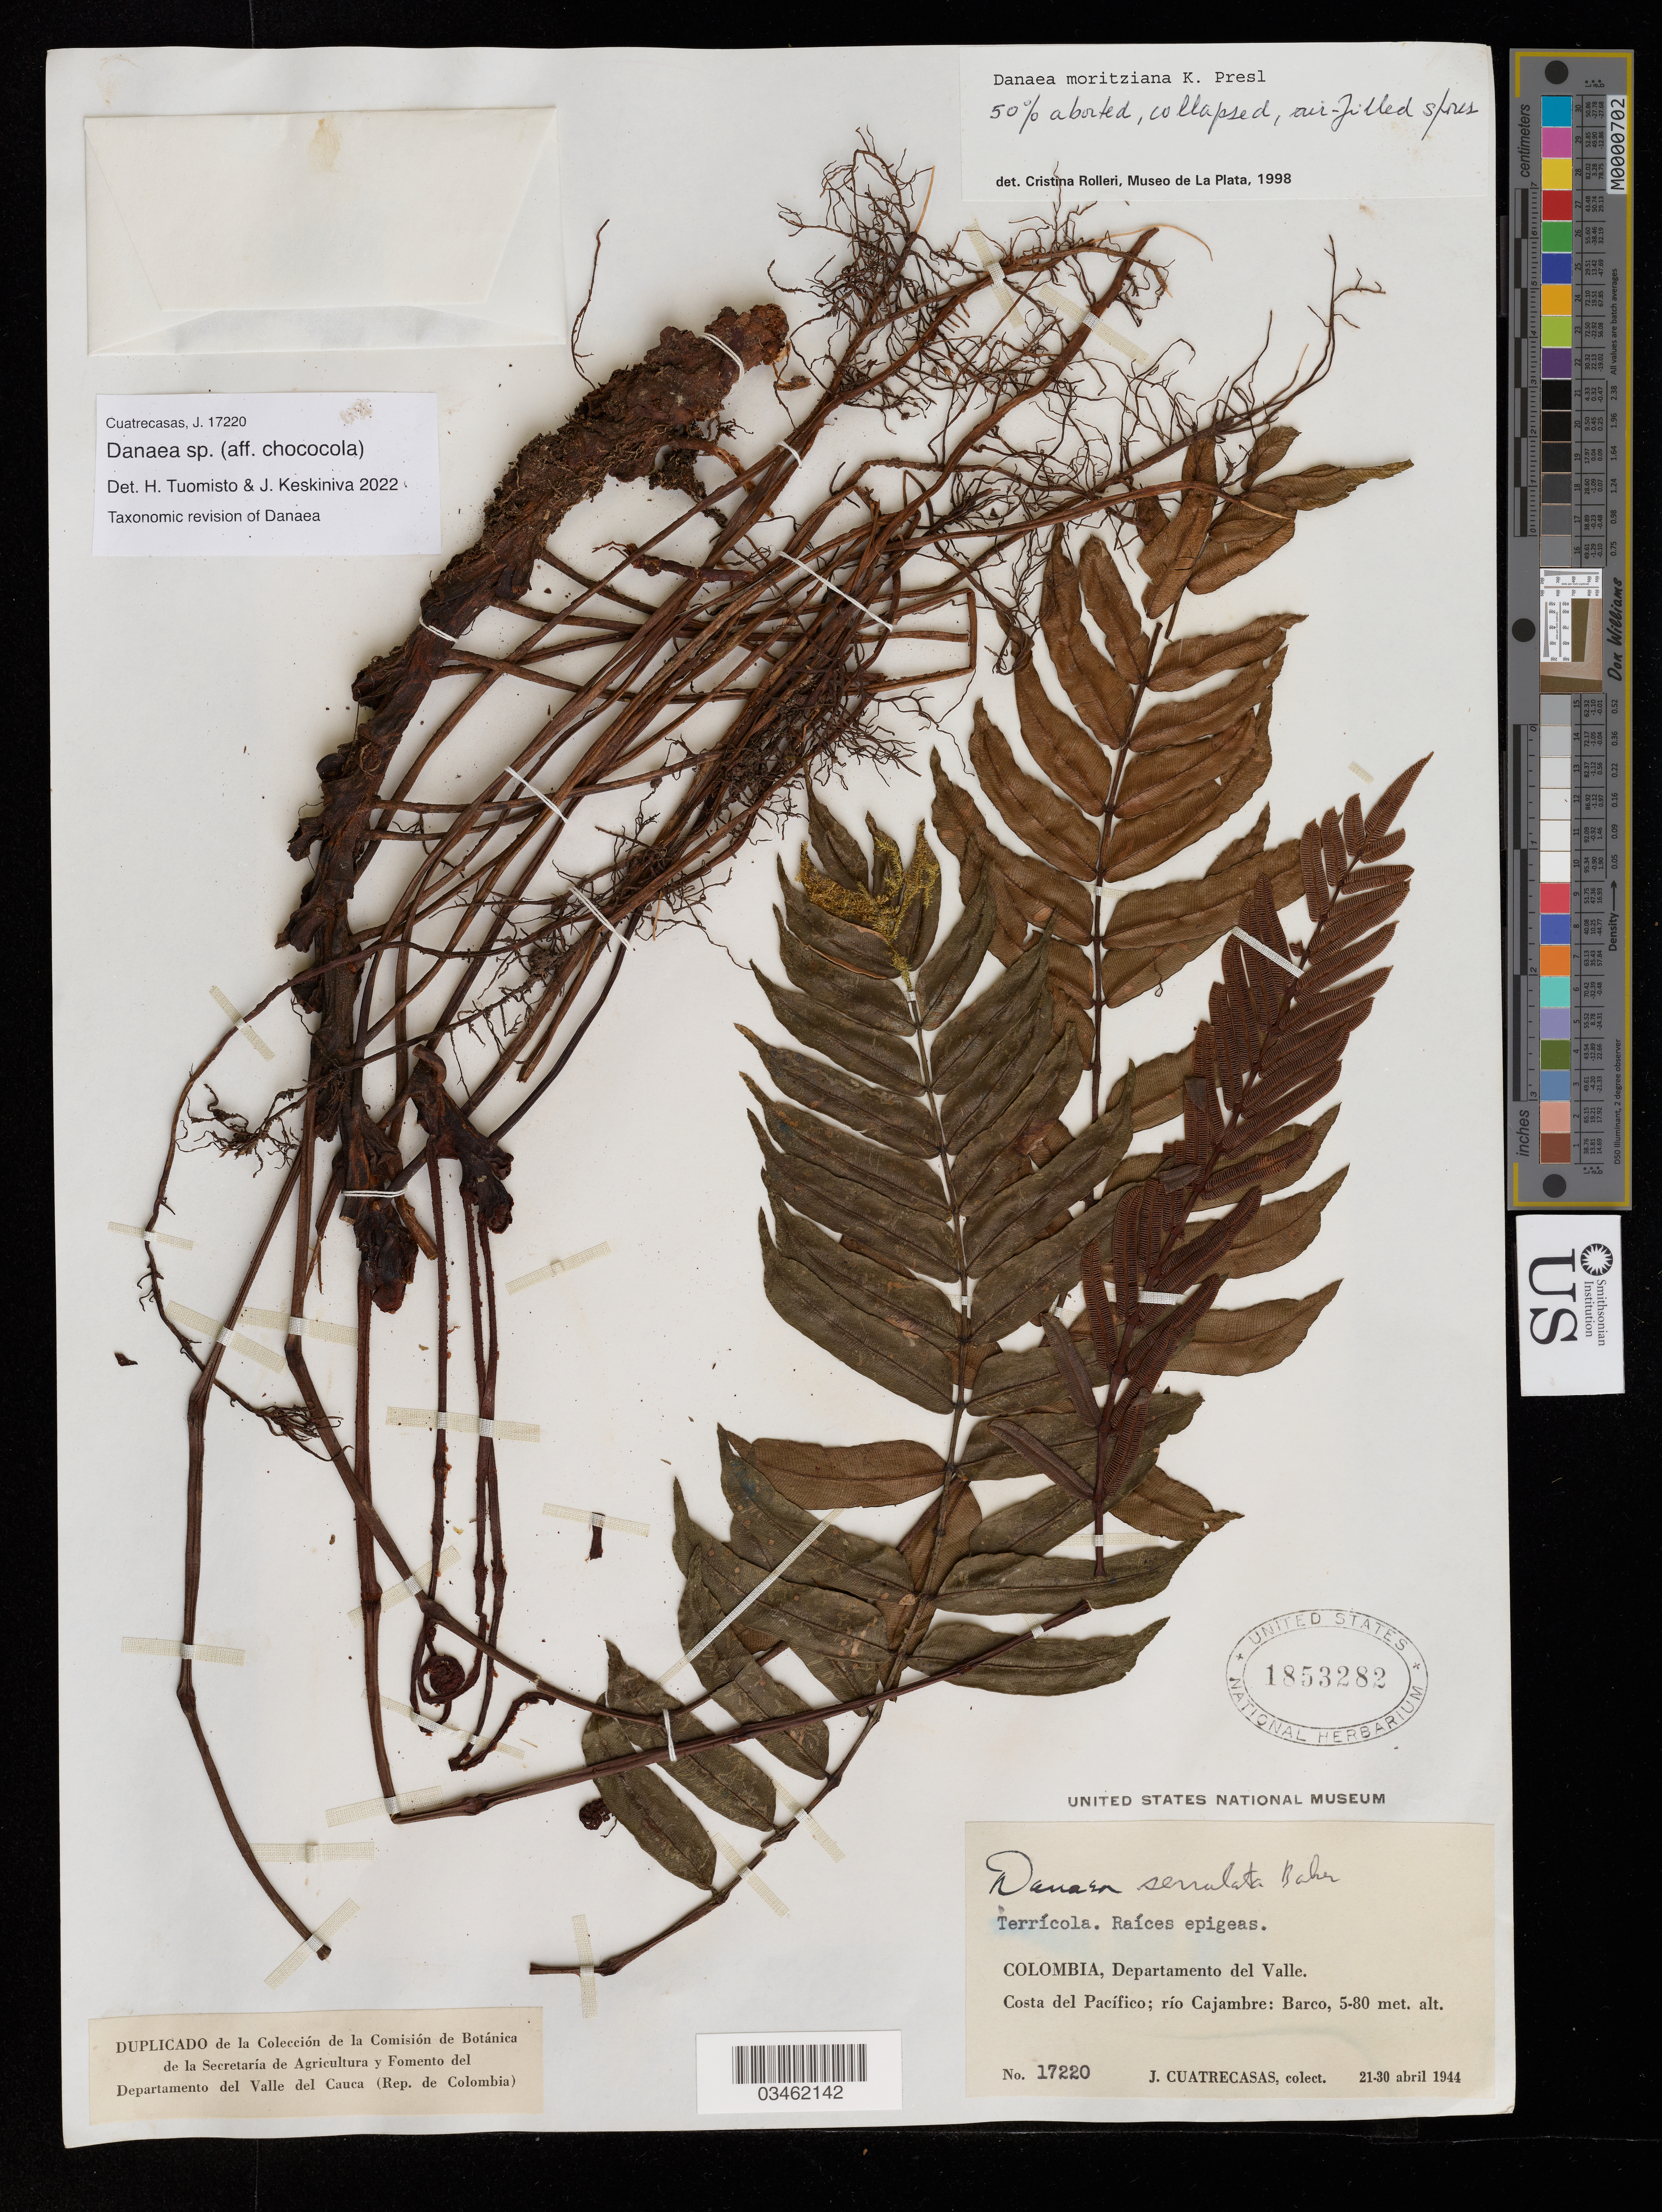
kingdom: Plantae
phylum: Tracheophyta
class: Polypodiopsida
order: Marattiales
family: Marattiaceae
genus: Danaea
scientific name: Danaea sp.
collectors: J. Cuatrecasas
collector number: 17220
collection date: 1944-04-21/1944-04-30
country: Colombia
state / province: Valle del Cauca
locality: Departamento del Valle. Costa del Pacífico; río Cajambre: Barco.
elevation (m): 5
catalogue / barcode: US 1853282